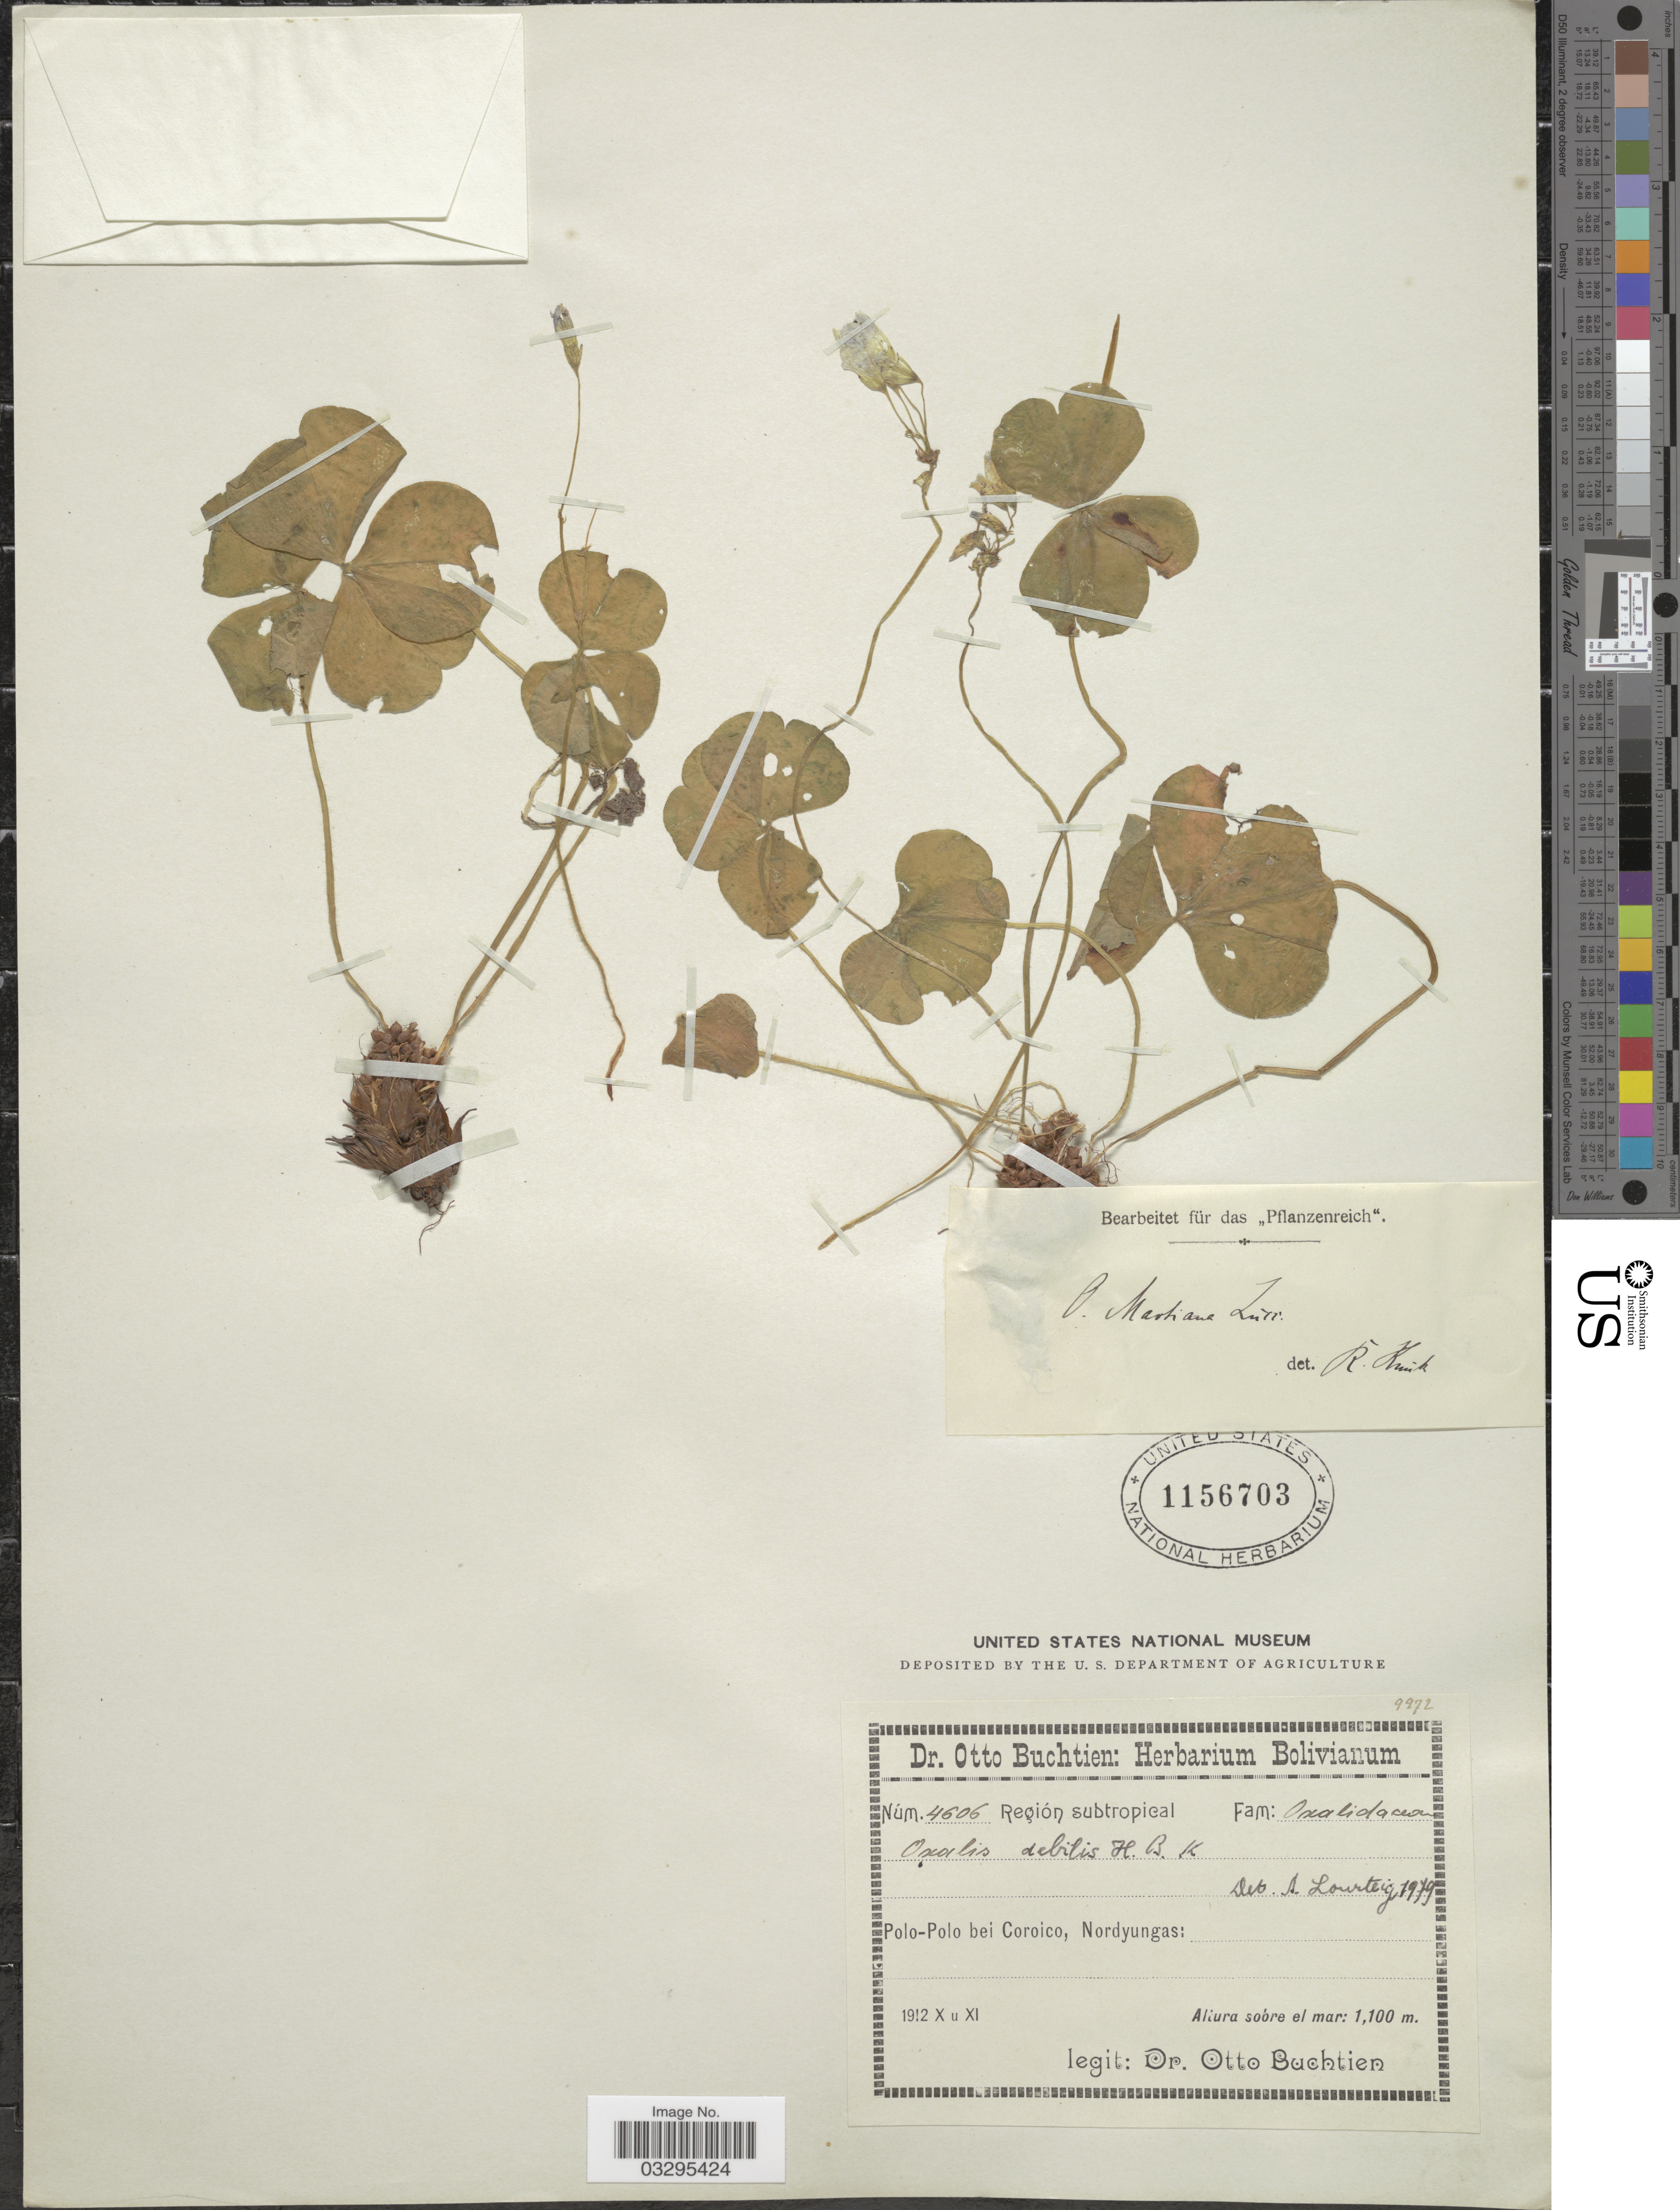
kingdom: Plantae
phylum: Tracheophyta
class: Magnoliopsida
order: Oxalidales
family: Oxalidaceae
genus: Oxalis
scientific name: Oxalis debilis var. debilis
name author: Kunth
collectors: O. Buchtien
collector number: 4606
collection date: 1912-10/1912-11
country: Bolivia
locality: Región subtropical. Polo-Polo bei Coroico, Nordyungas.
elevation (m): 1100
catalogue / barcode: US 1156703